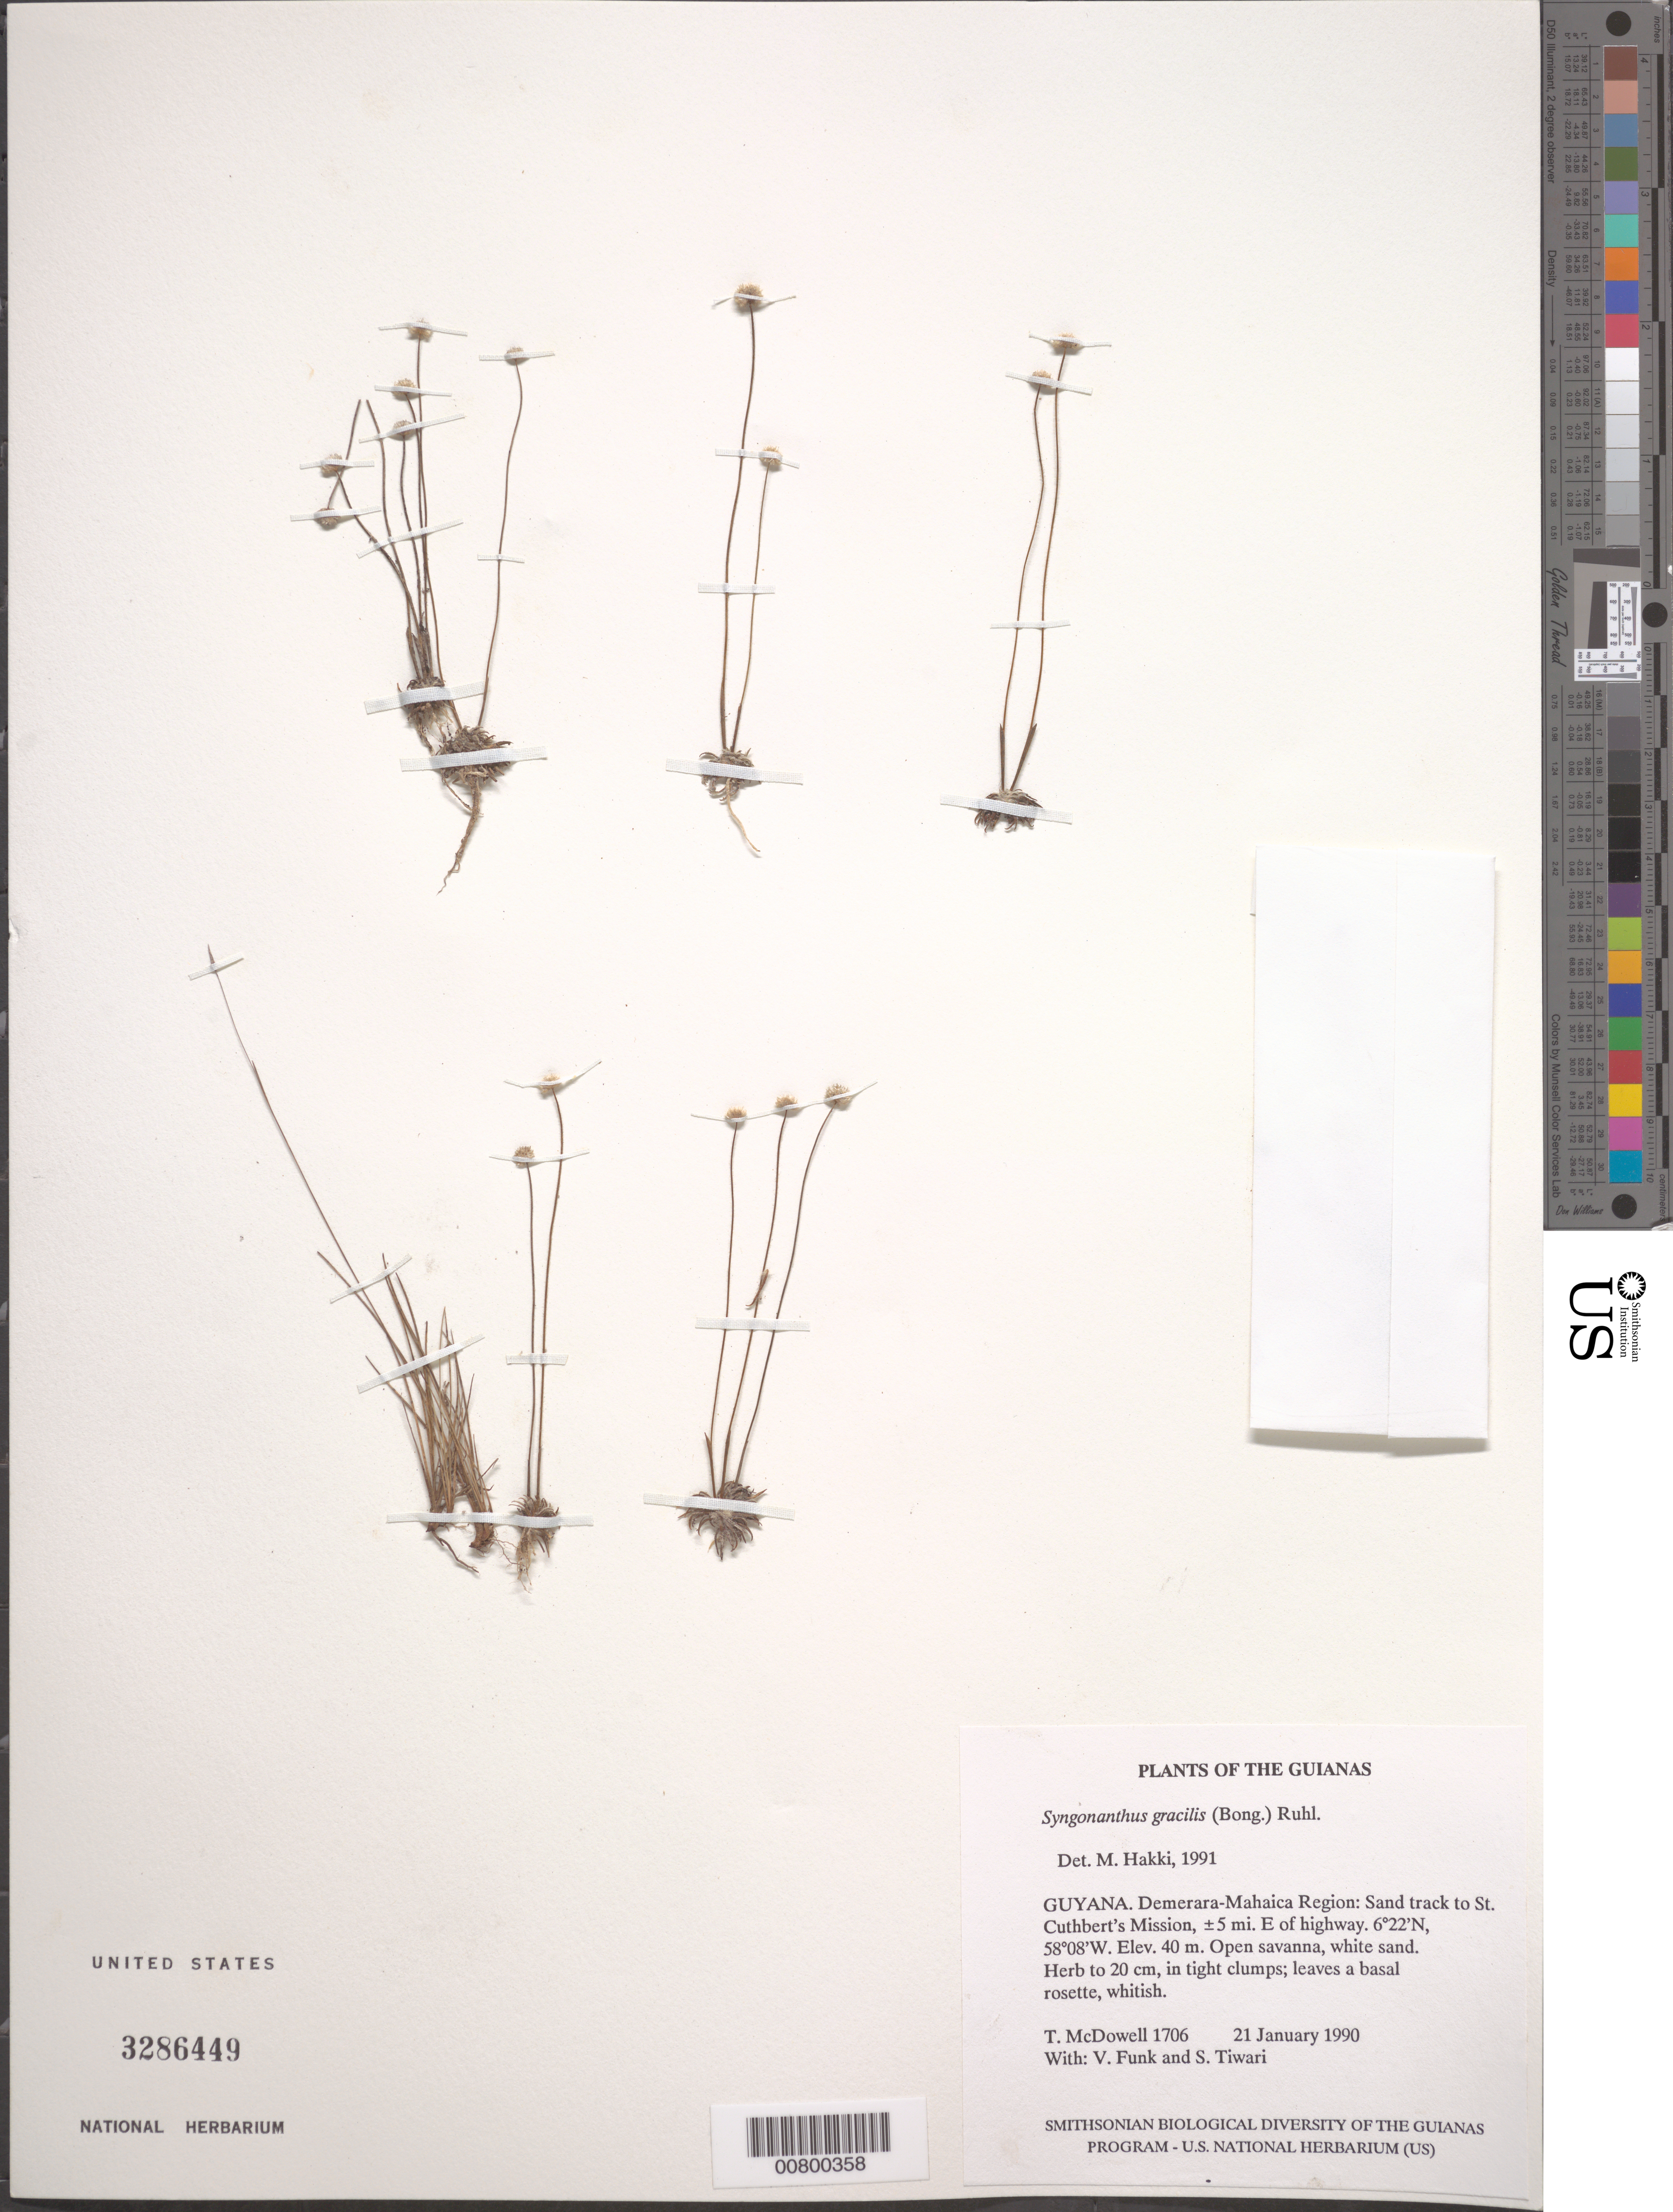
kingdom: Plantae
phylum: Tracheophyta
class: Liliopsida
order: Poales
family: Eriocaulaceae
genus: Syngonanthus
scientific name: Syngonanthus gracilis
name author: (Bong.) Ruhland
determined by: Hakki, M. J.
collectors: T. McDowell, V. Funk & S. Tiwari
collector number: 1706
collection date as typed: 21 January 1990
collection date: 1990-01-21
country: Guyana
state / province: Demerara-Mahaica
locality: Sand track to St. Cuthbert's Mission, ±5 mi. E of highway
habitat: Open savanna, white sand, highly soaked from 3 weeks of rain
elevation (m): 40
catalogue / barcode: US 3286449